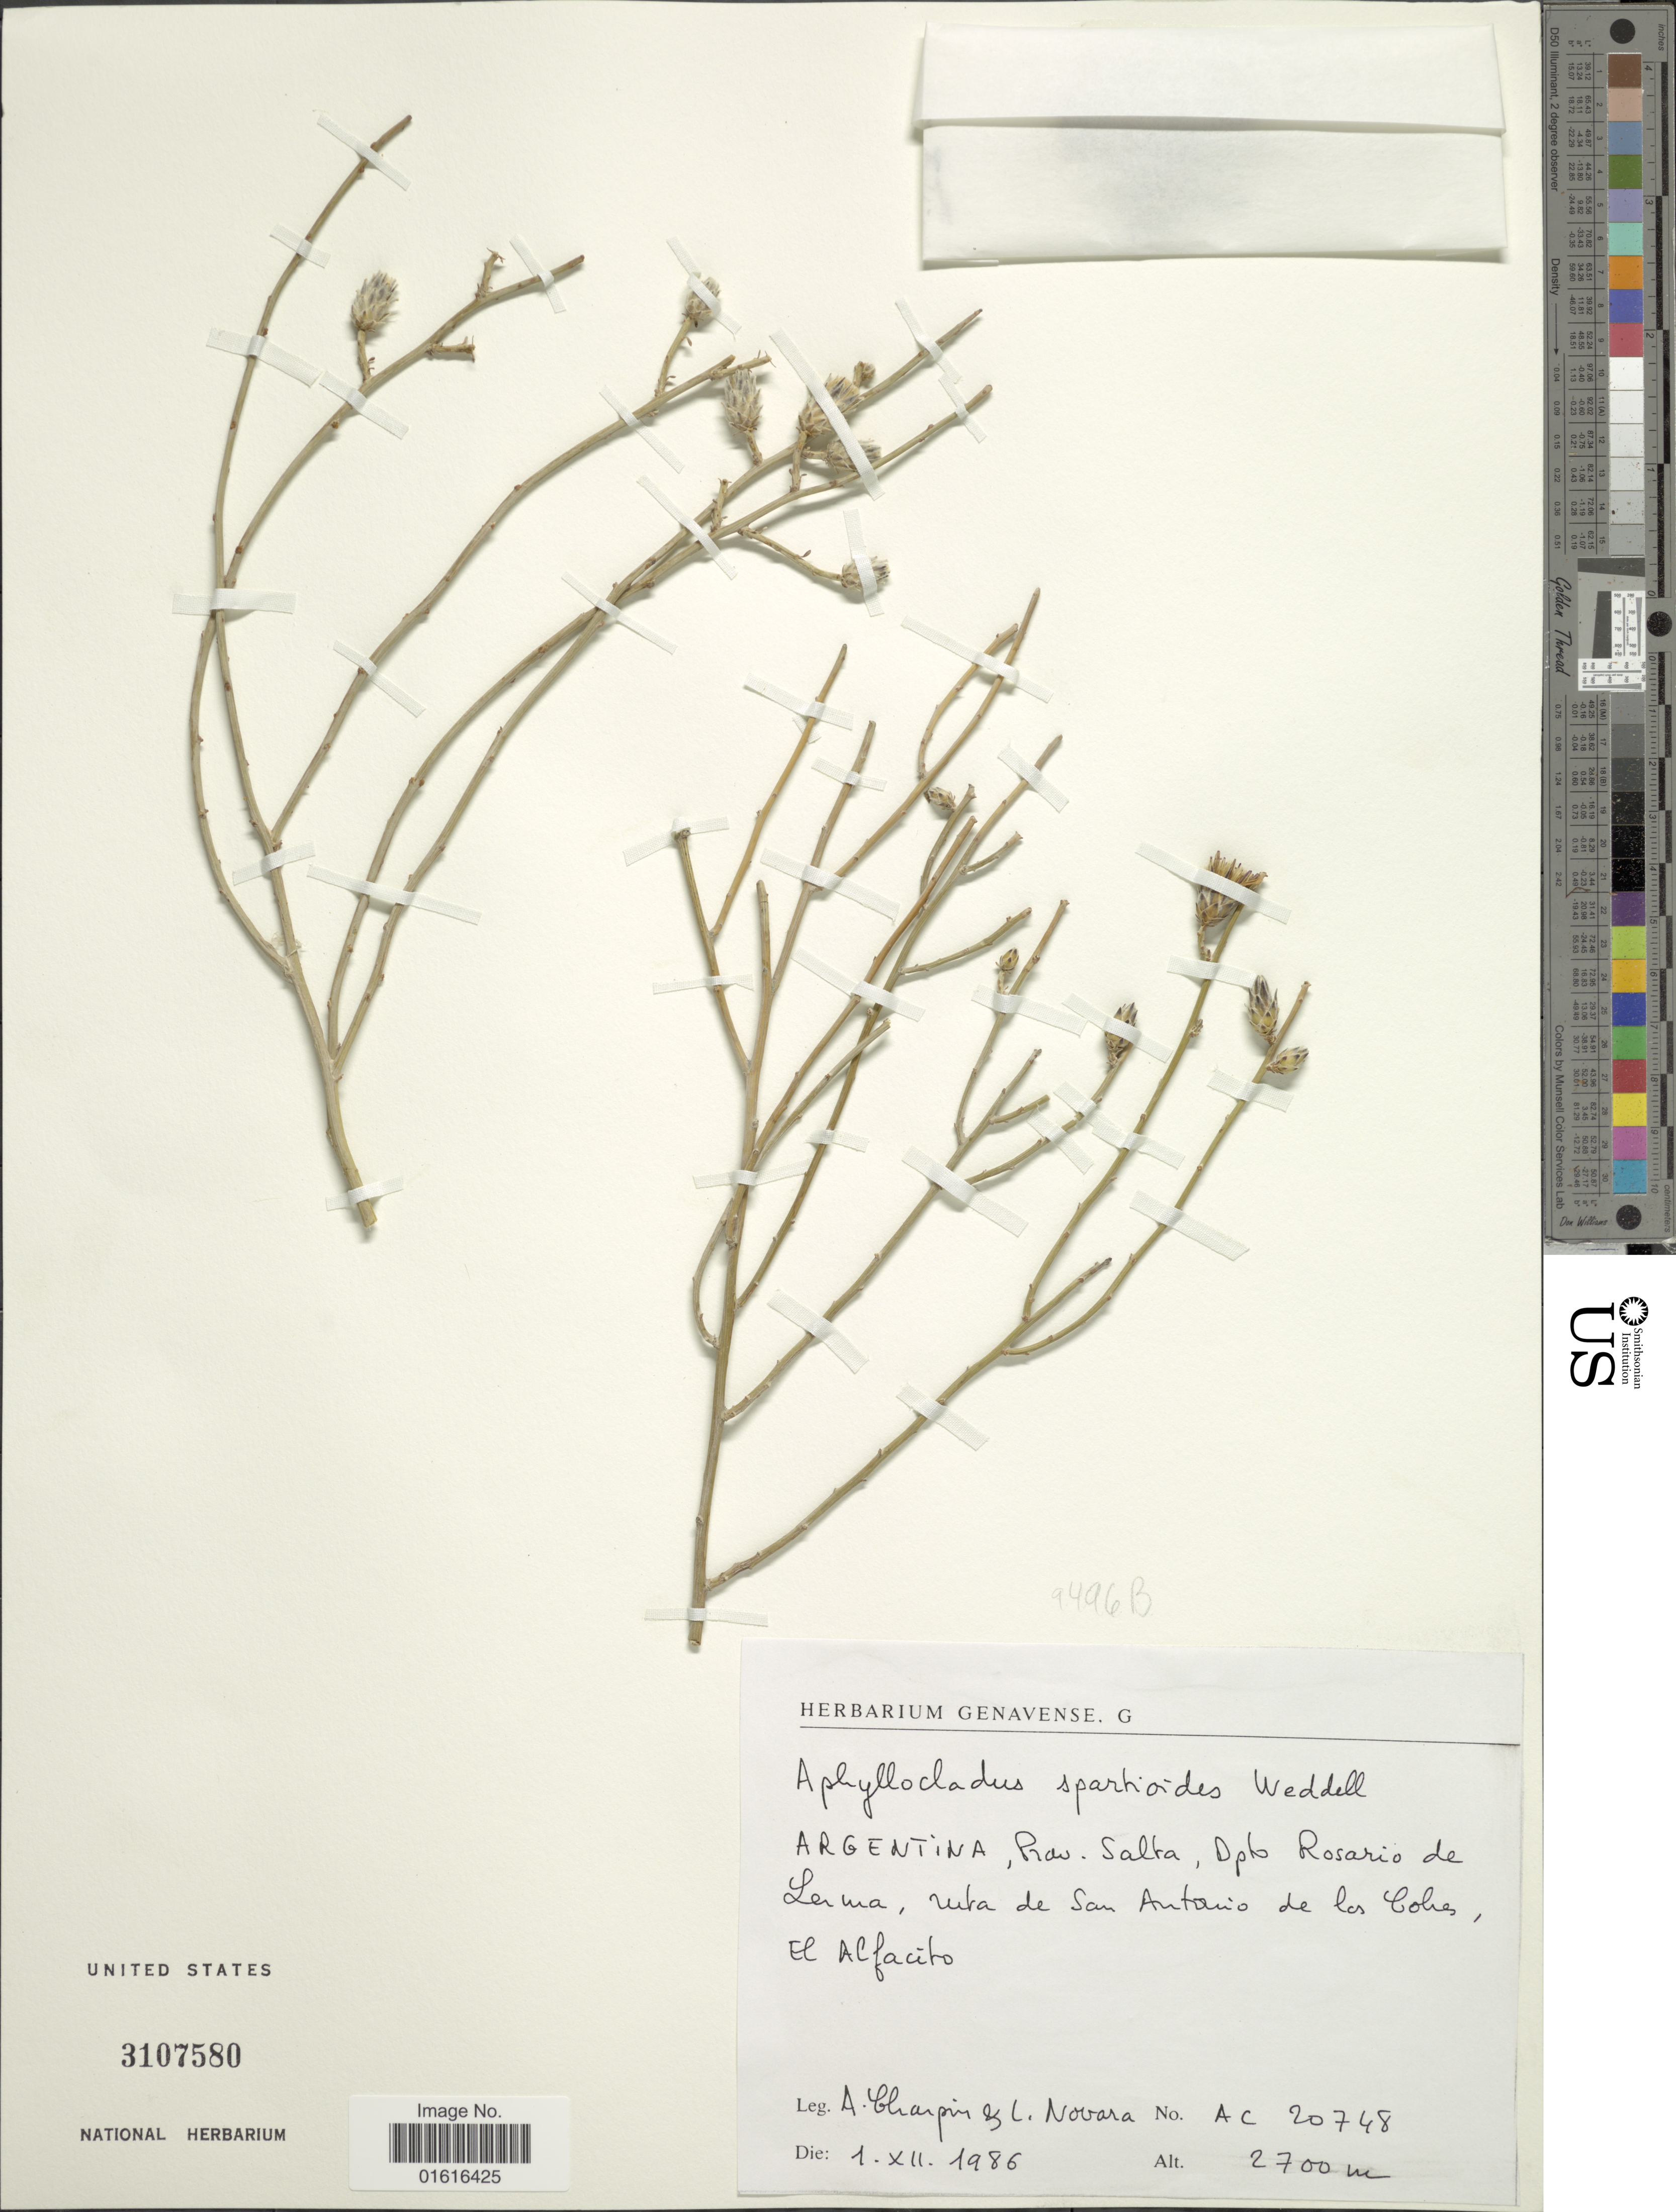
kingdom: Plantae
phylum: Tracheophyta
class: Magnoliopsida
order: Asterales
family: Asteraceae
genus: Aphyllocladus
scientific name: Aphyllocladus spartioides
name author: Wedd.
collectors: A. Charpin & L. Novara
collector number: AC20748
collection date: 1986-12-01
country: Argentina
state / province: Salta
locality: Dpto. Rosario de Lerma, ruta de San Antoinio de los Cobres. El Alfacito.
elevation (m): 2700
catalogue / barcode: US 3107580